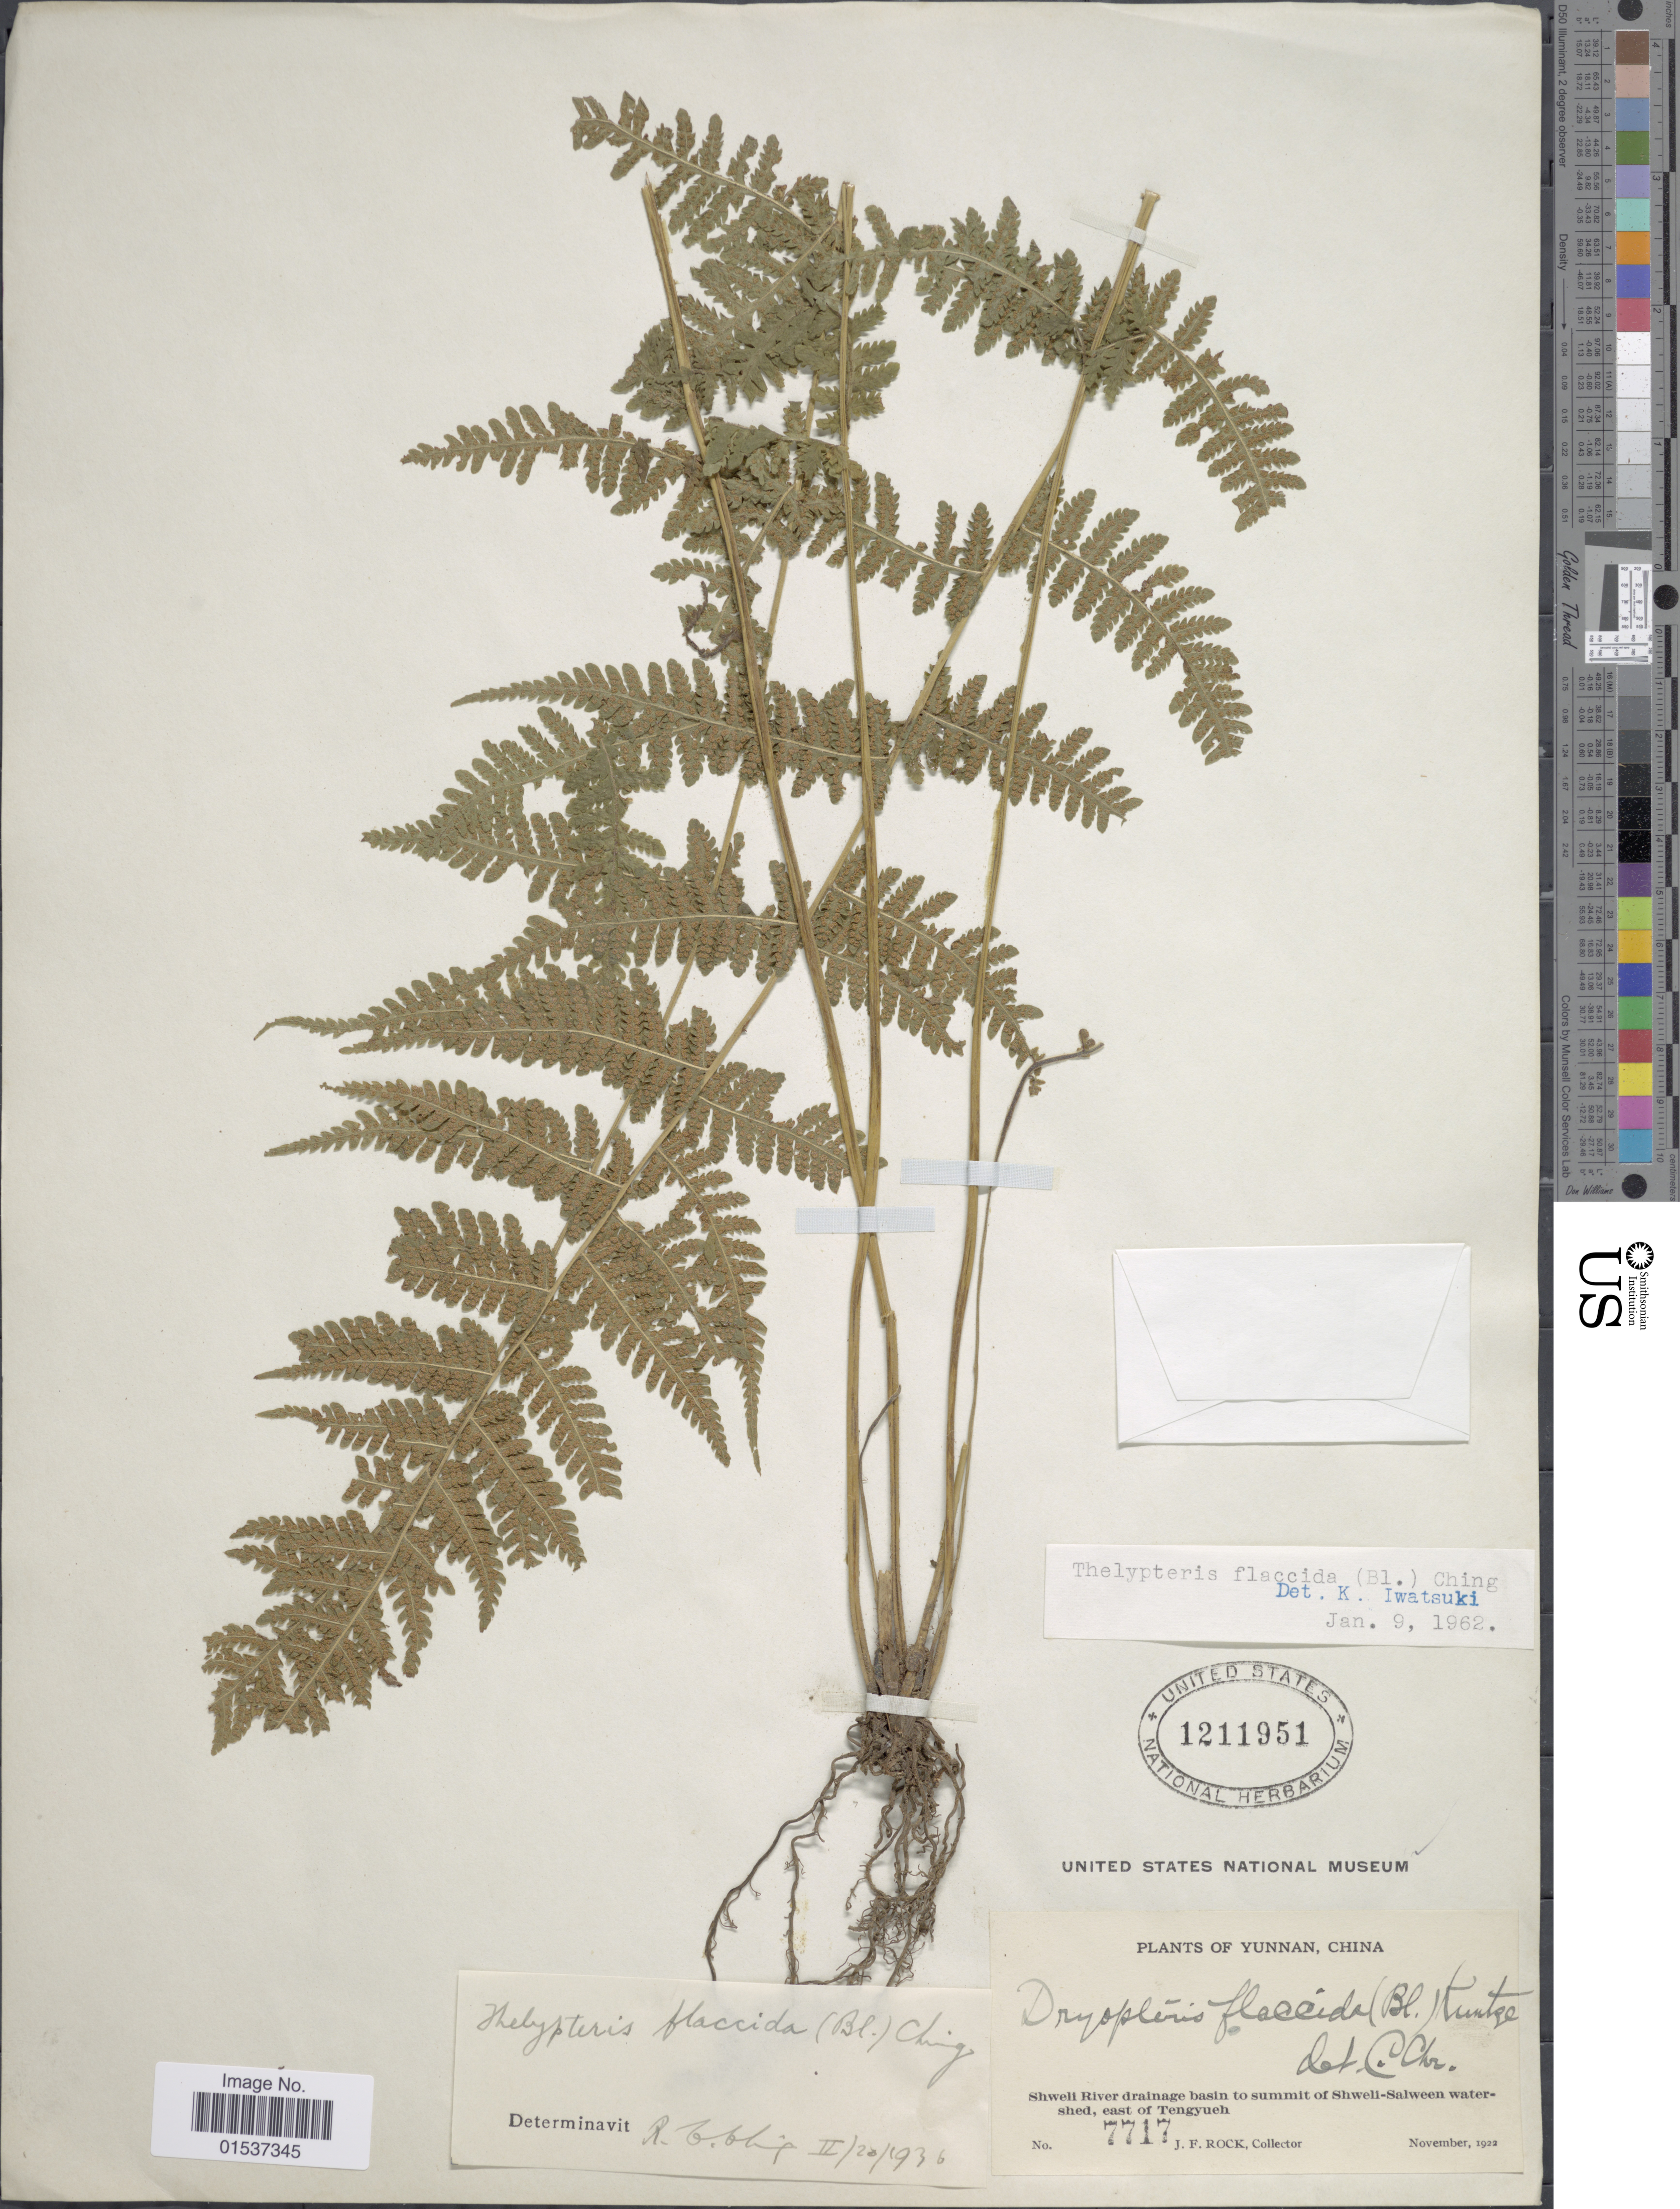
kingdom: Plantae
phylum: Tracheophyta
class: Polypodiopsida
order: Polypodiales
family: Thelypteridaceae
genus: Metathelypteris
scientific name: Metathelypteris flaccida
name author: (Blume) Ching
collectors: J. Rock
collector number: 7717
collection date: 1922-11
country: China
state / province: Yunnan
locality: Yunnan, China. Shweli River drainage basin to summit of Shweli-Salween watershed, east of Tengyueh.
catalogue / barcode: US 1211951